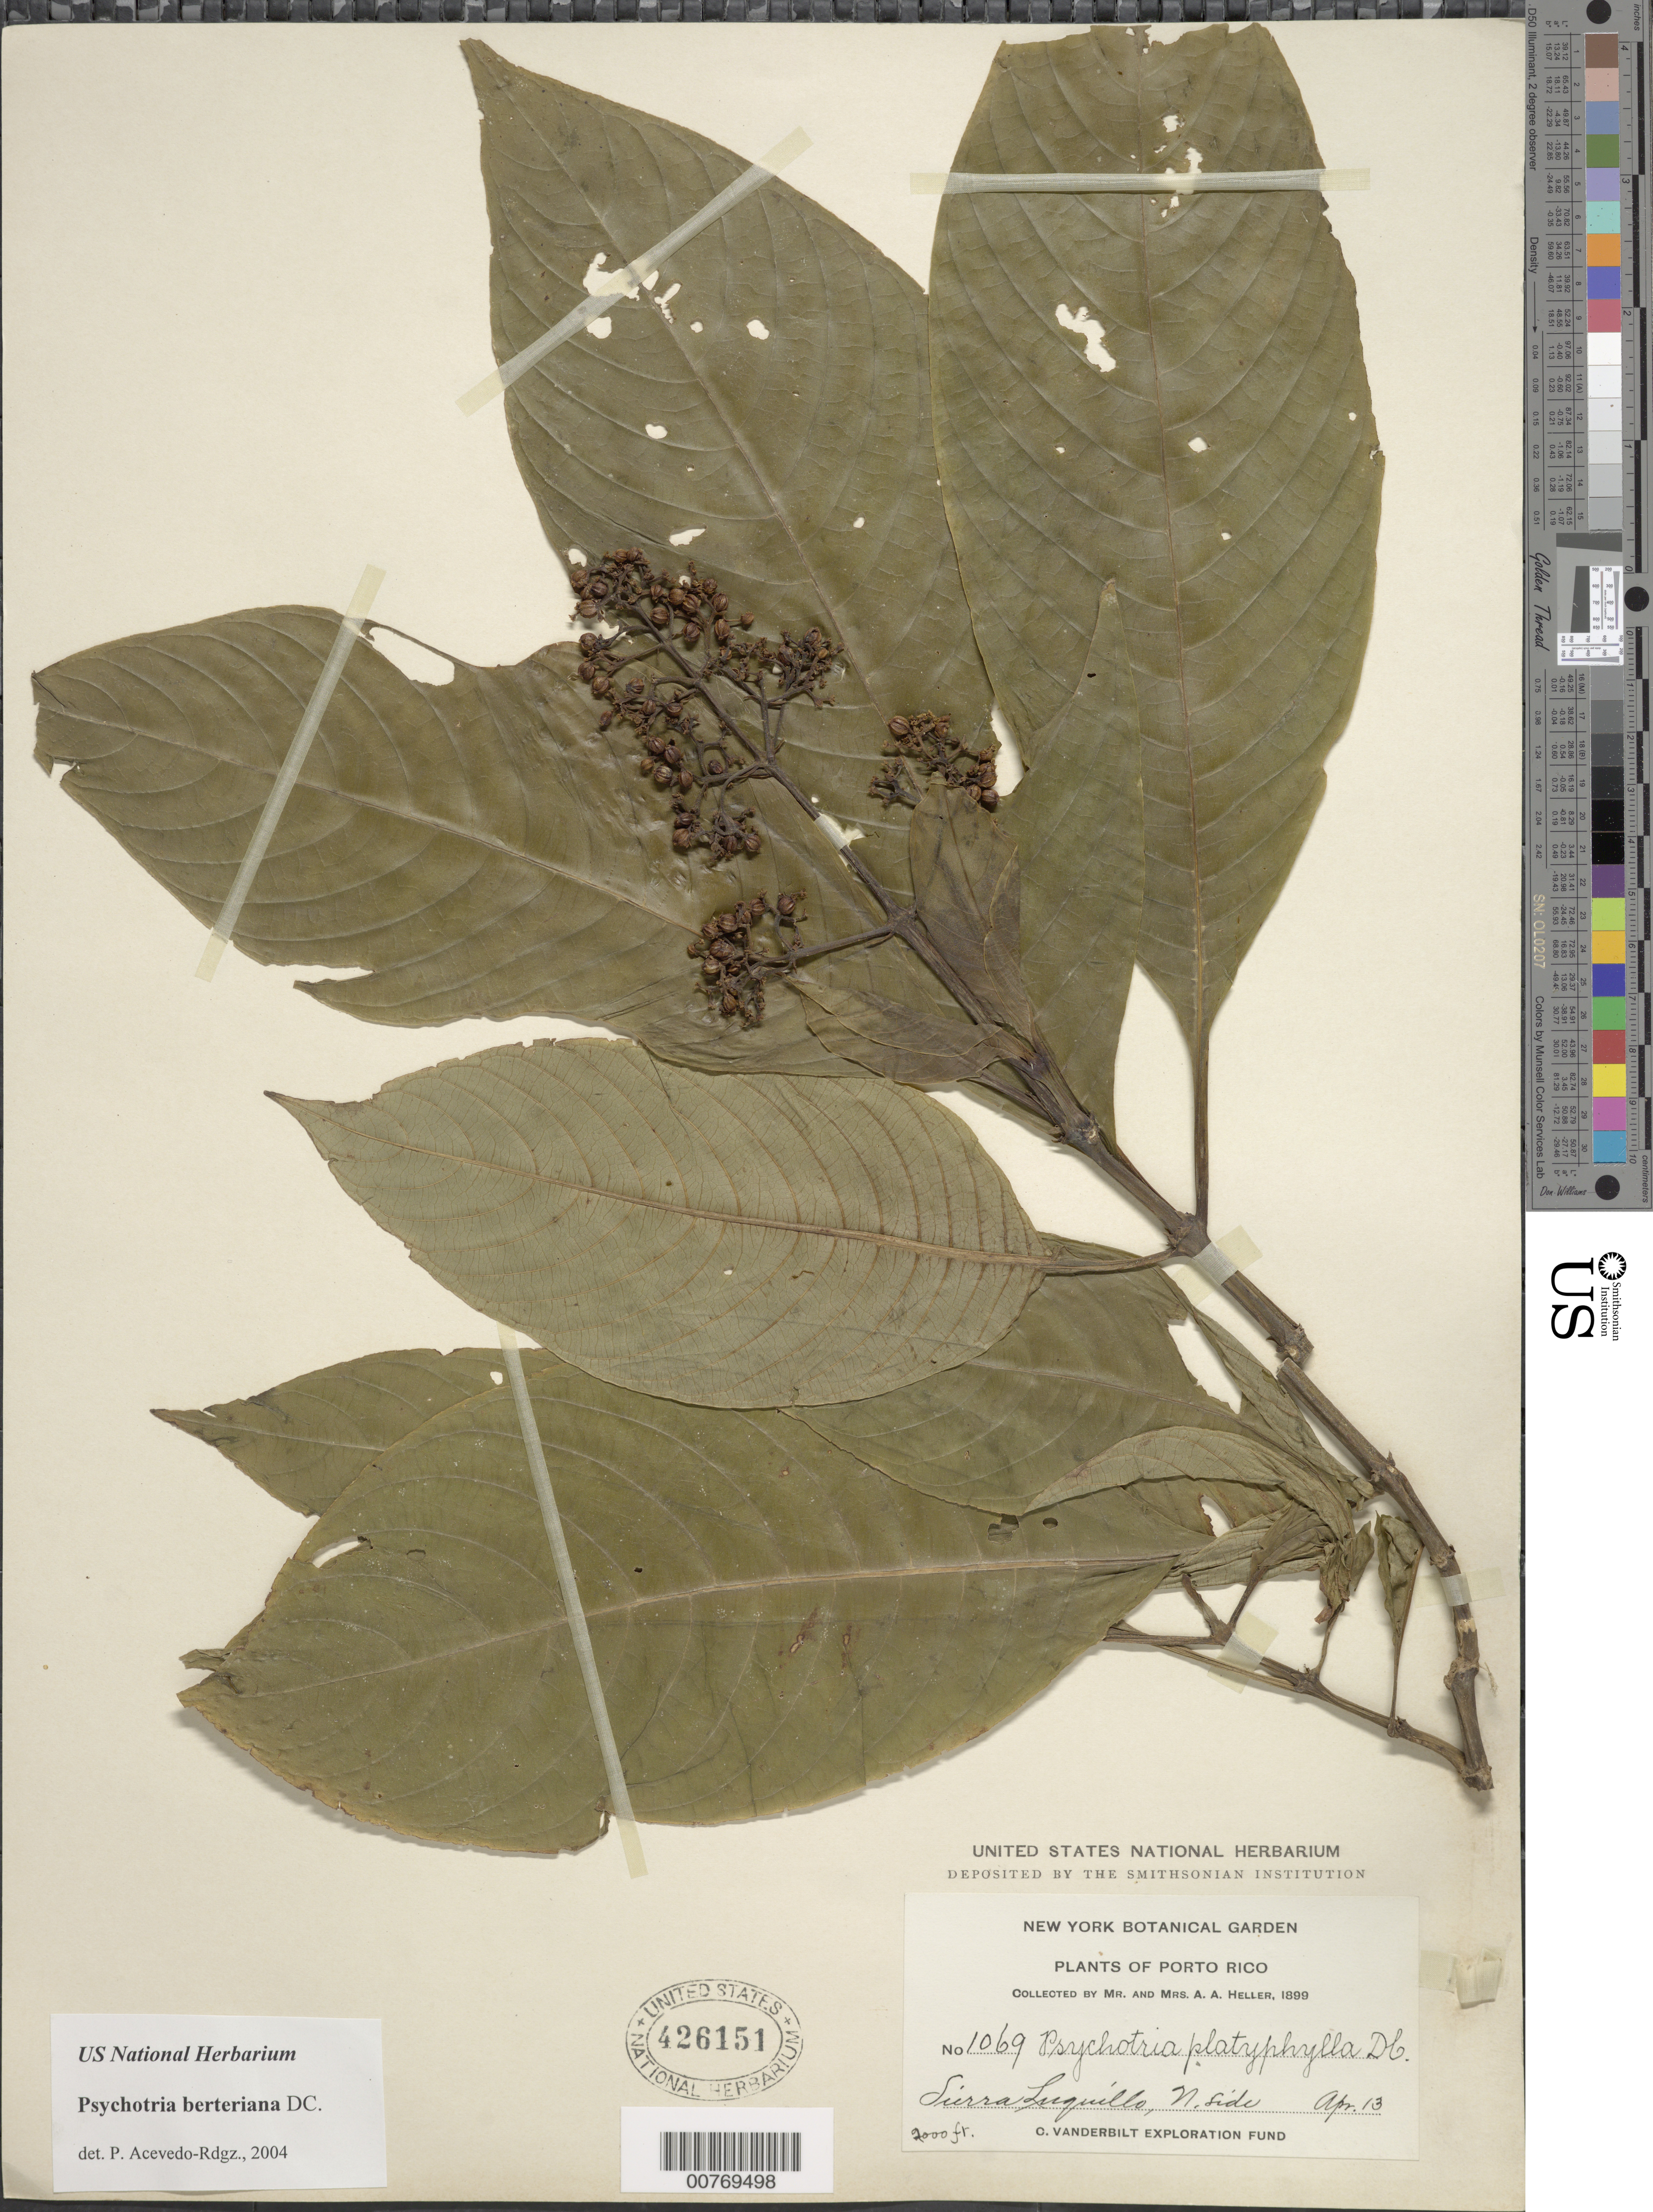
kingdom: Plantae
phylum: Tracheophyta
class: Magnoliopsida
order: Gentianales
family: Rubiaceae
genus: Psychotria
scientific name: Psychotria berteroana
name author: DC.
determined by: Acevedo-Rodríguez, P., (BOT), Smithsonian Institution - National Museum of Natural History (UNITED STATES)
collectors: A. A. Heller & E. G. Heller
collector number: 1069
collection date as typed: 13 Apr 1899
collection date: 1899-04-13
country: Puerto Rico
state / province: Luquillo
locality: Sierra Luquillo, N side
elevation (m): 610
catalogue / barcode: US 426151